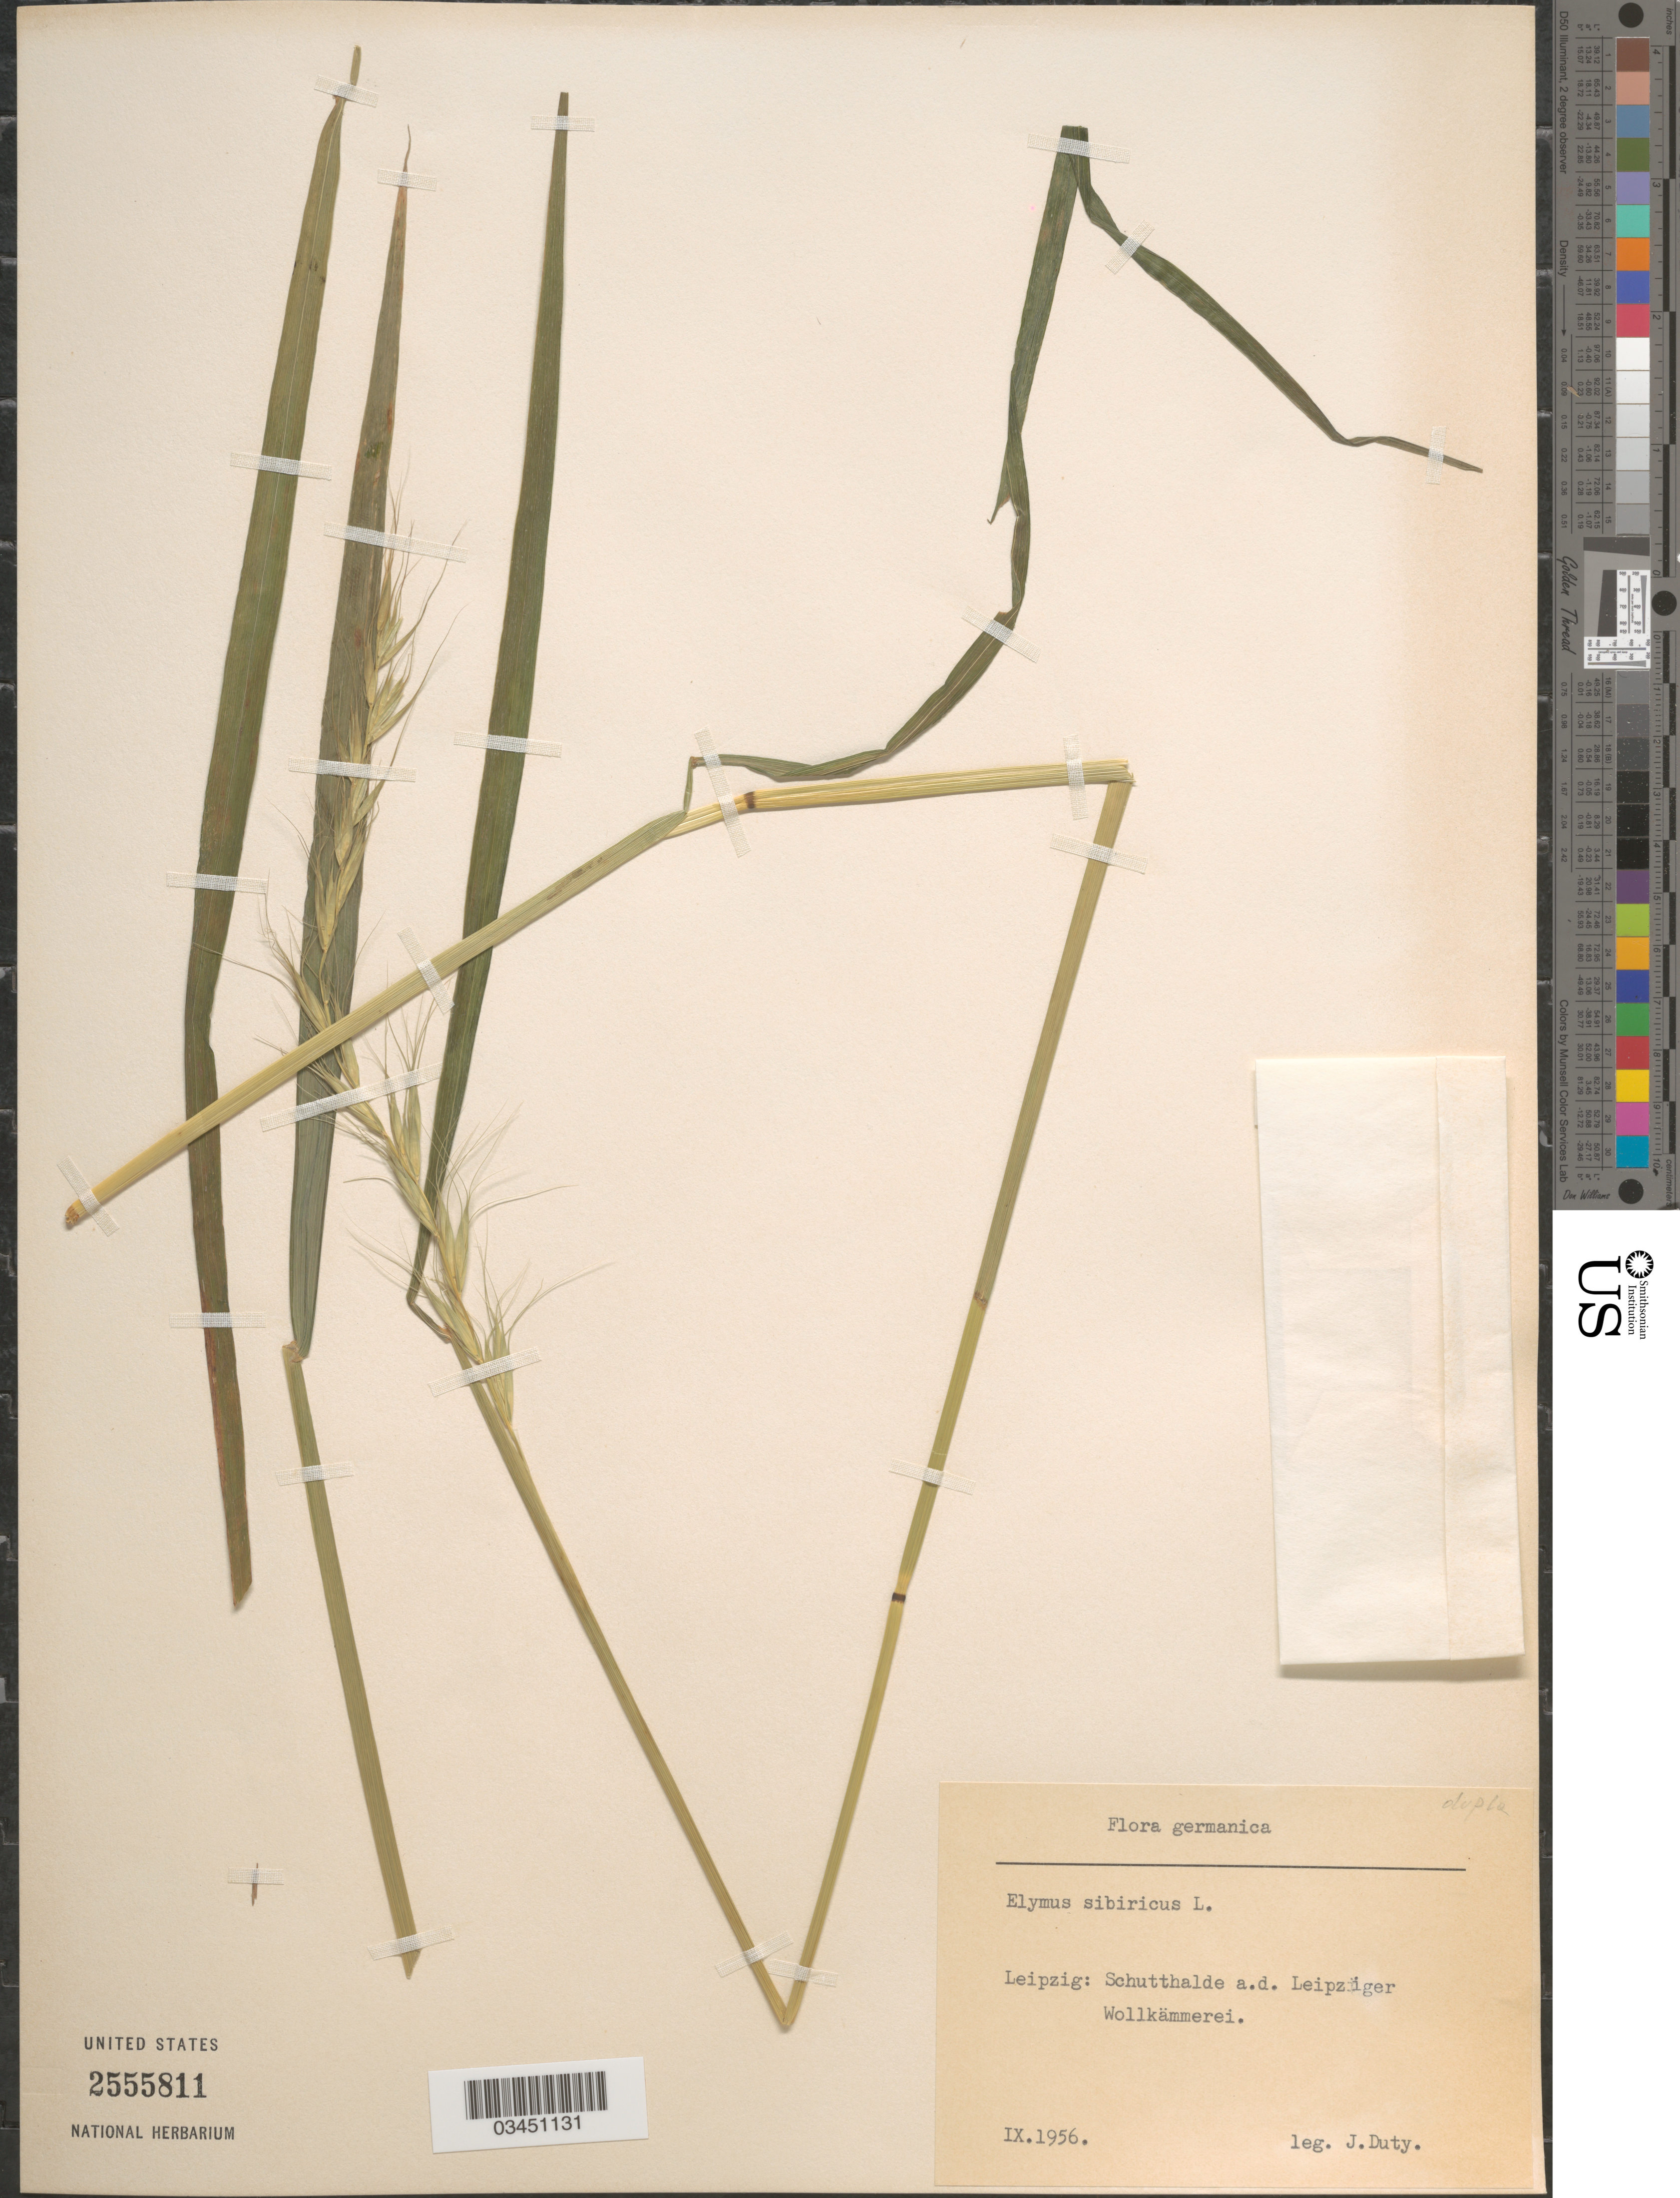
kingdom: Plantae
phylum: Tracheophyta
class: Liliopsida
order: Poales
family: Poaceae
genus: Elymus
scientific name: Elymus sibiricus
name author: L.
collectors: J. Duty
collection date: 1956-09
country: Germany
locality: Germanica. Leipzig: Schutthalde a.d. Leipziger Wollkämmerei.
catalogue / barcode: US 2555811